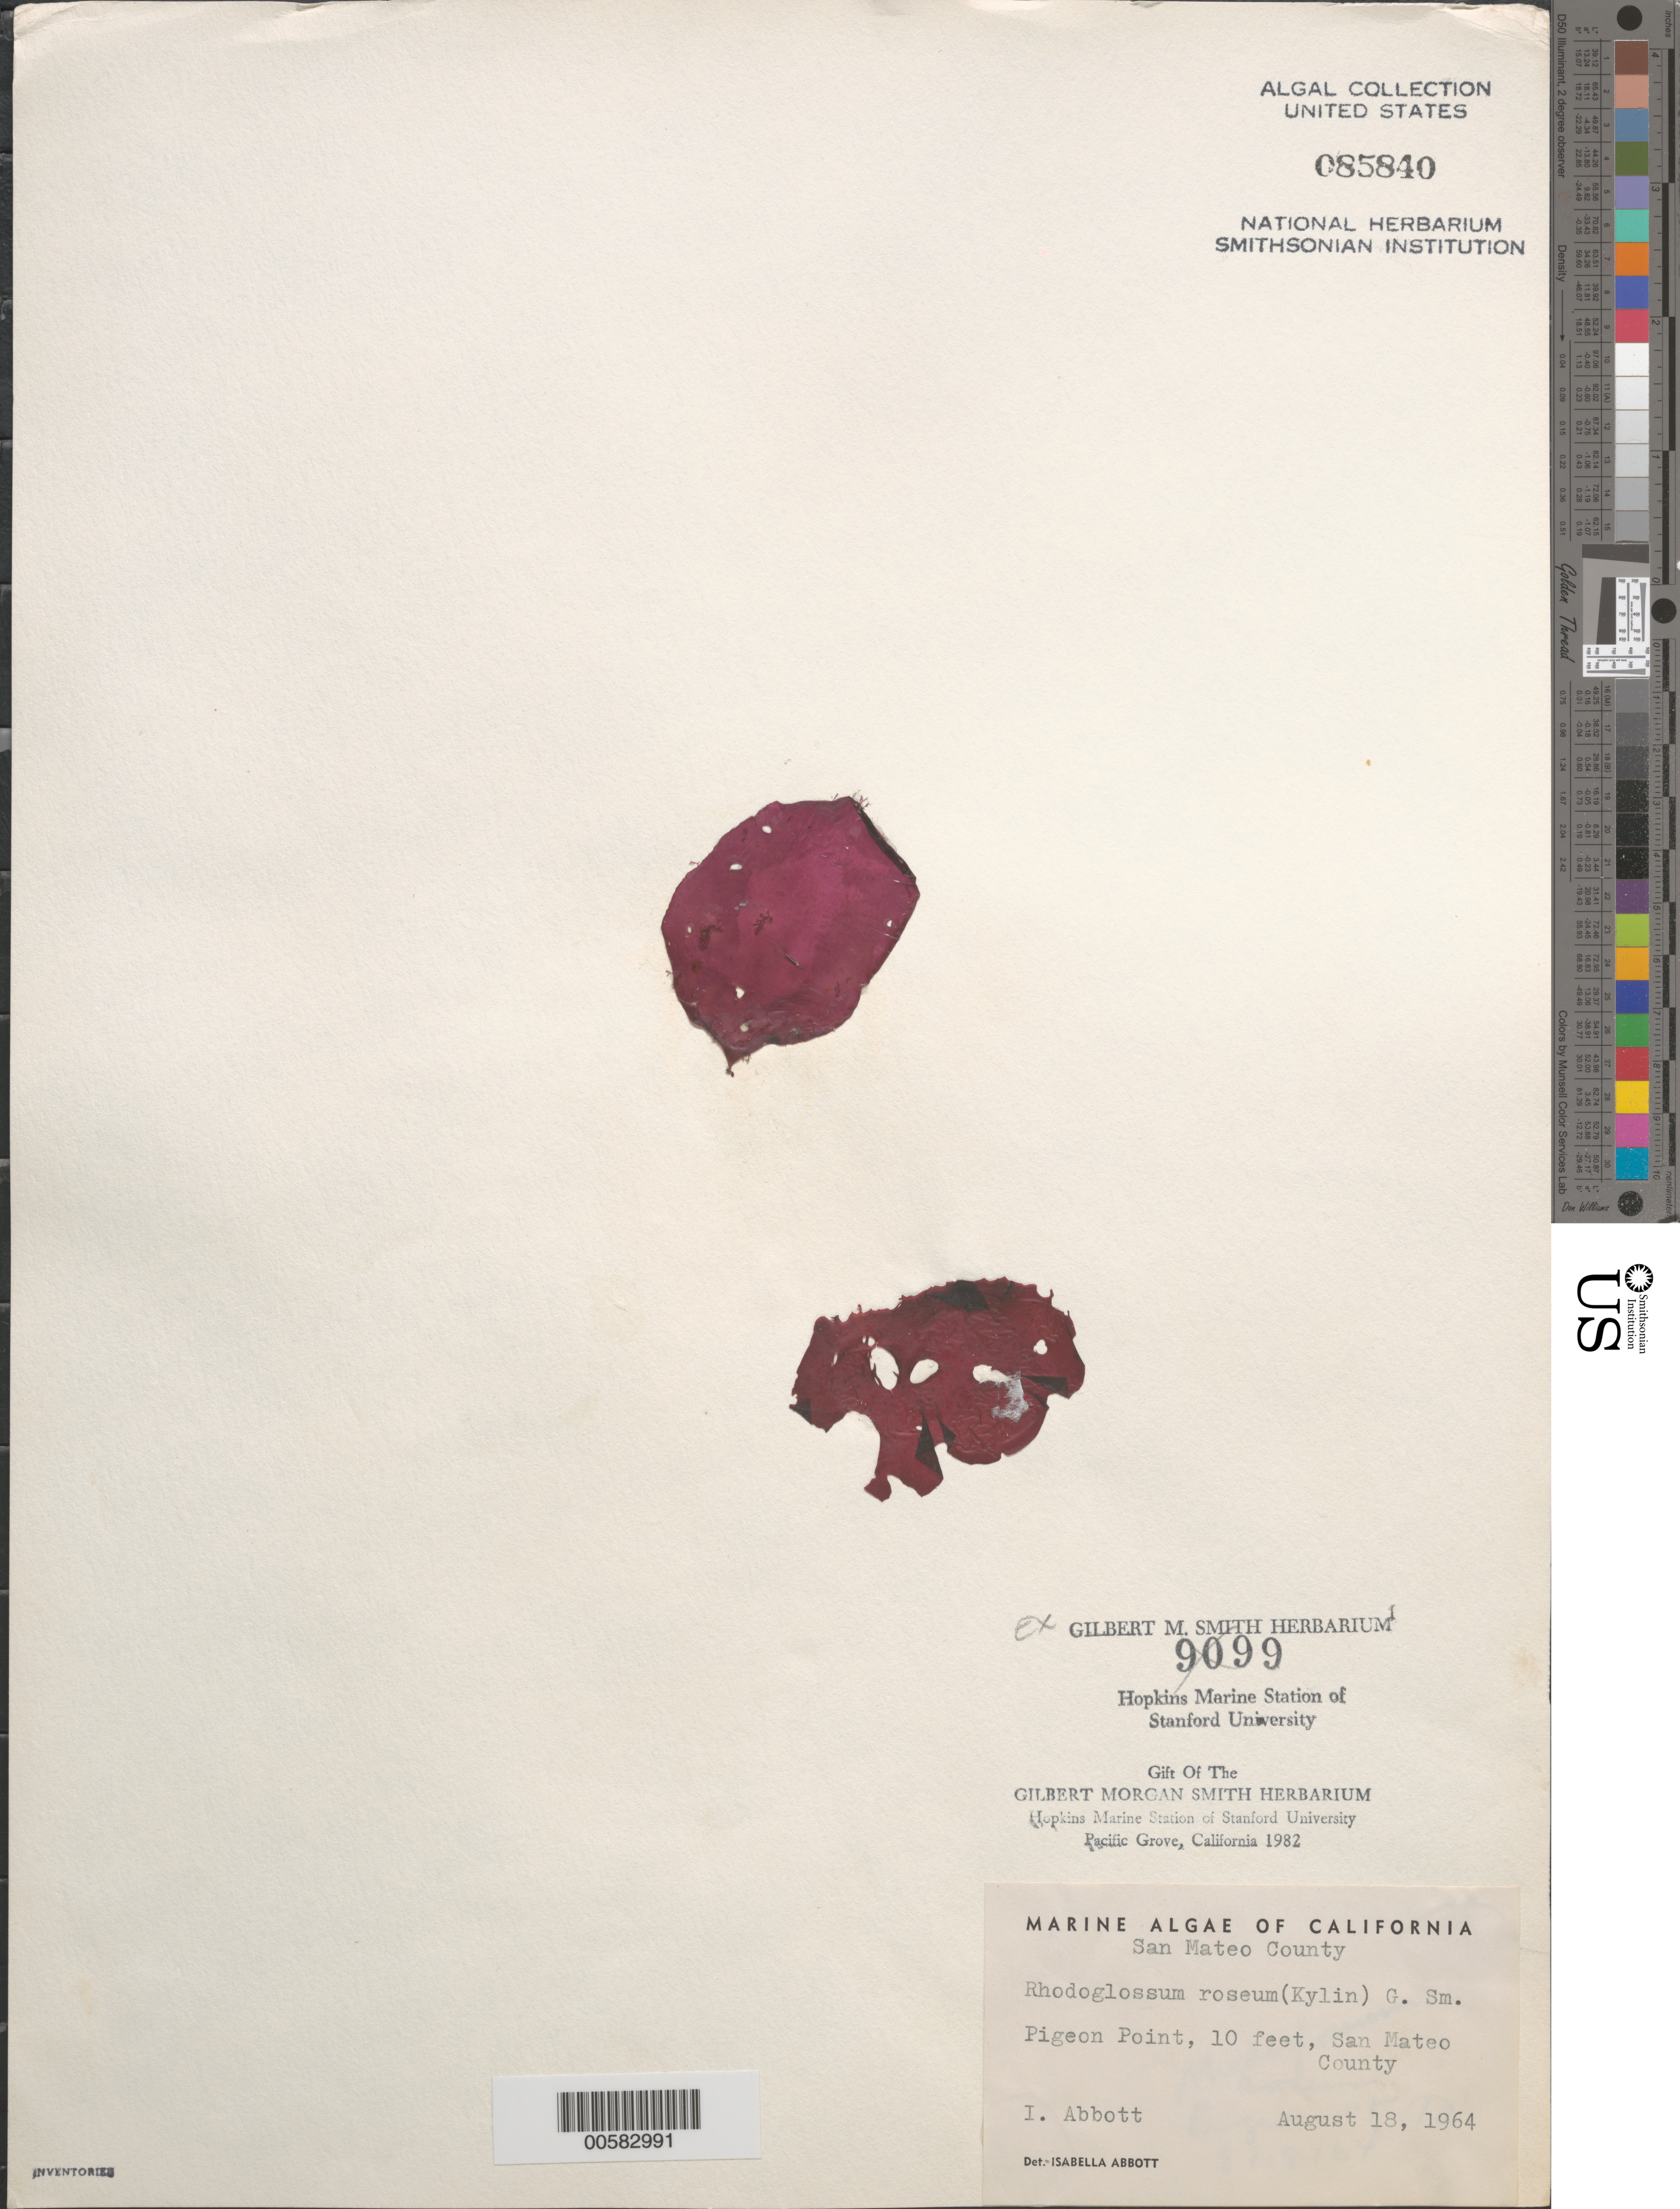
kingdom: Plantae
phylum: Rhodophyta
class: Florideophyceae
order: Gigartinales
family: Gigartinaceae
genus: Mazzaella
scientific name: Mazzaella rosea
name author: (Kylin) Fredericq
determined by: Algae name updating Project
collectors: I. A. Abbott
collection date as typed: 18 Aug 1964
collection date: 1964-08-18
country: United States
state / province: California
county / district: San Mateo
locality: Pigeon Point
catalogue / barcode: US 85840